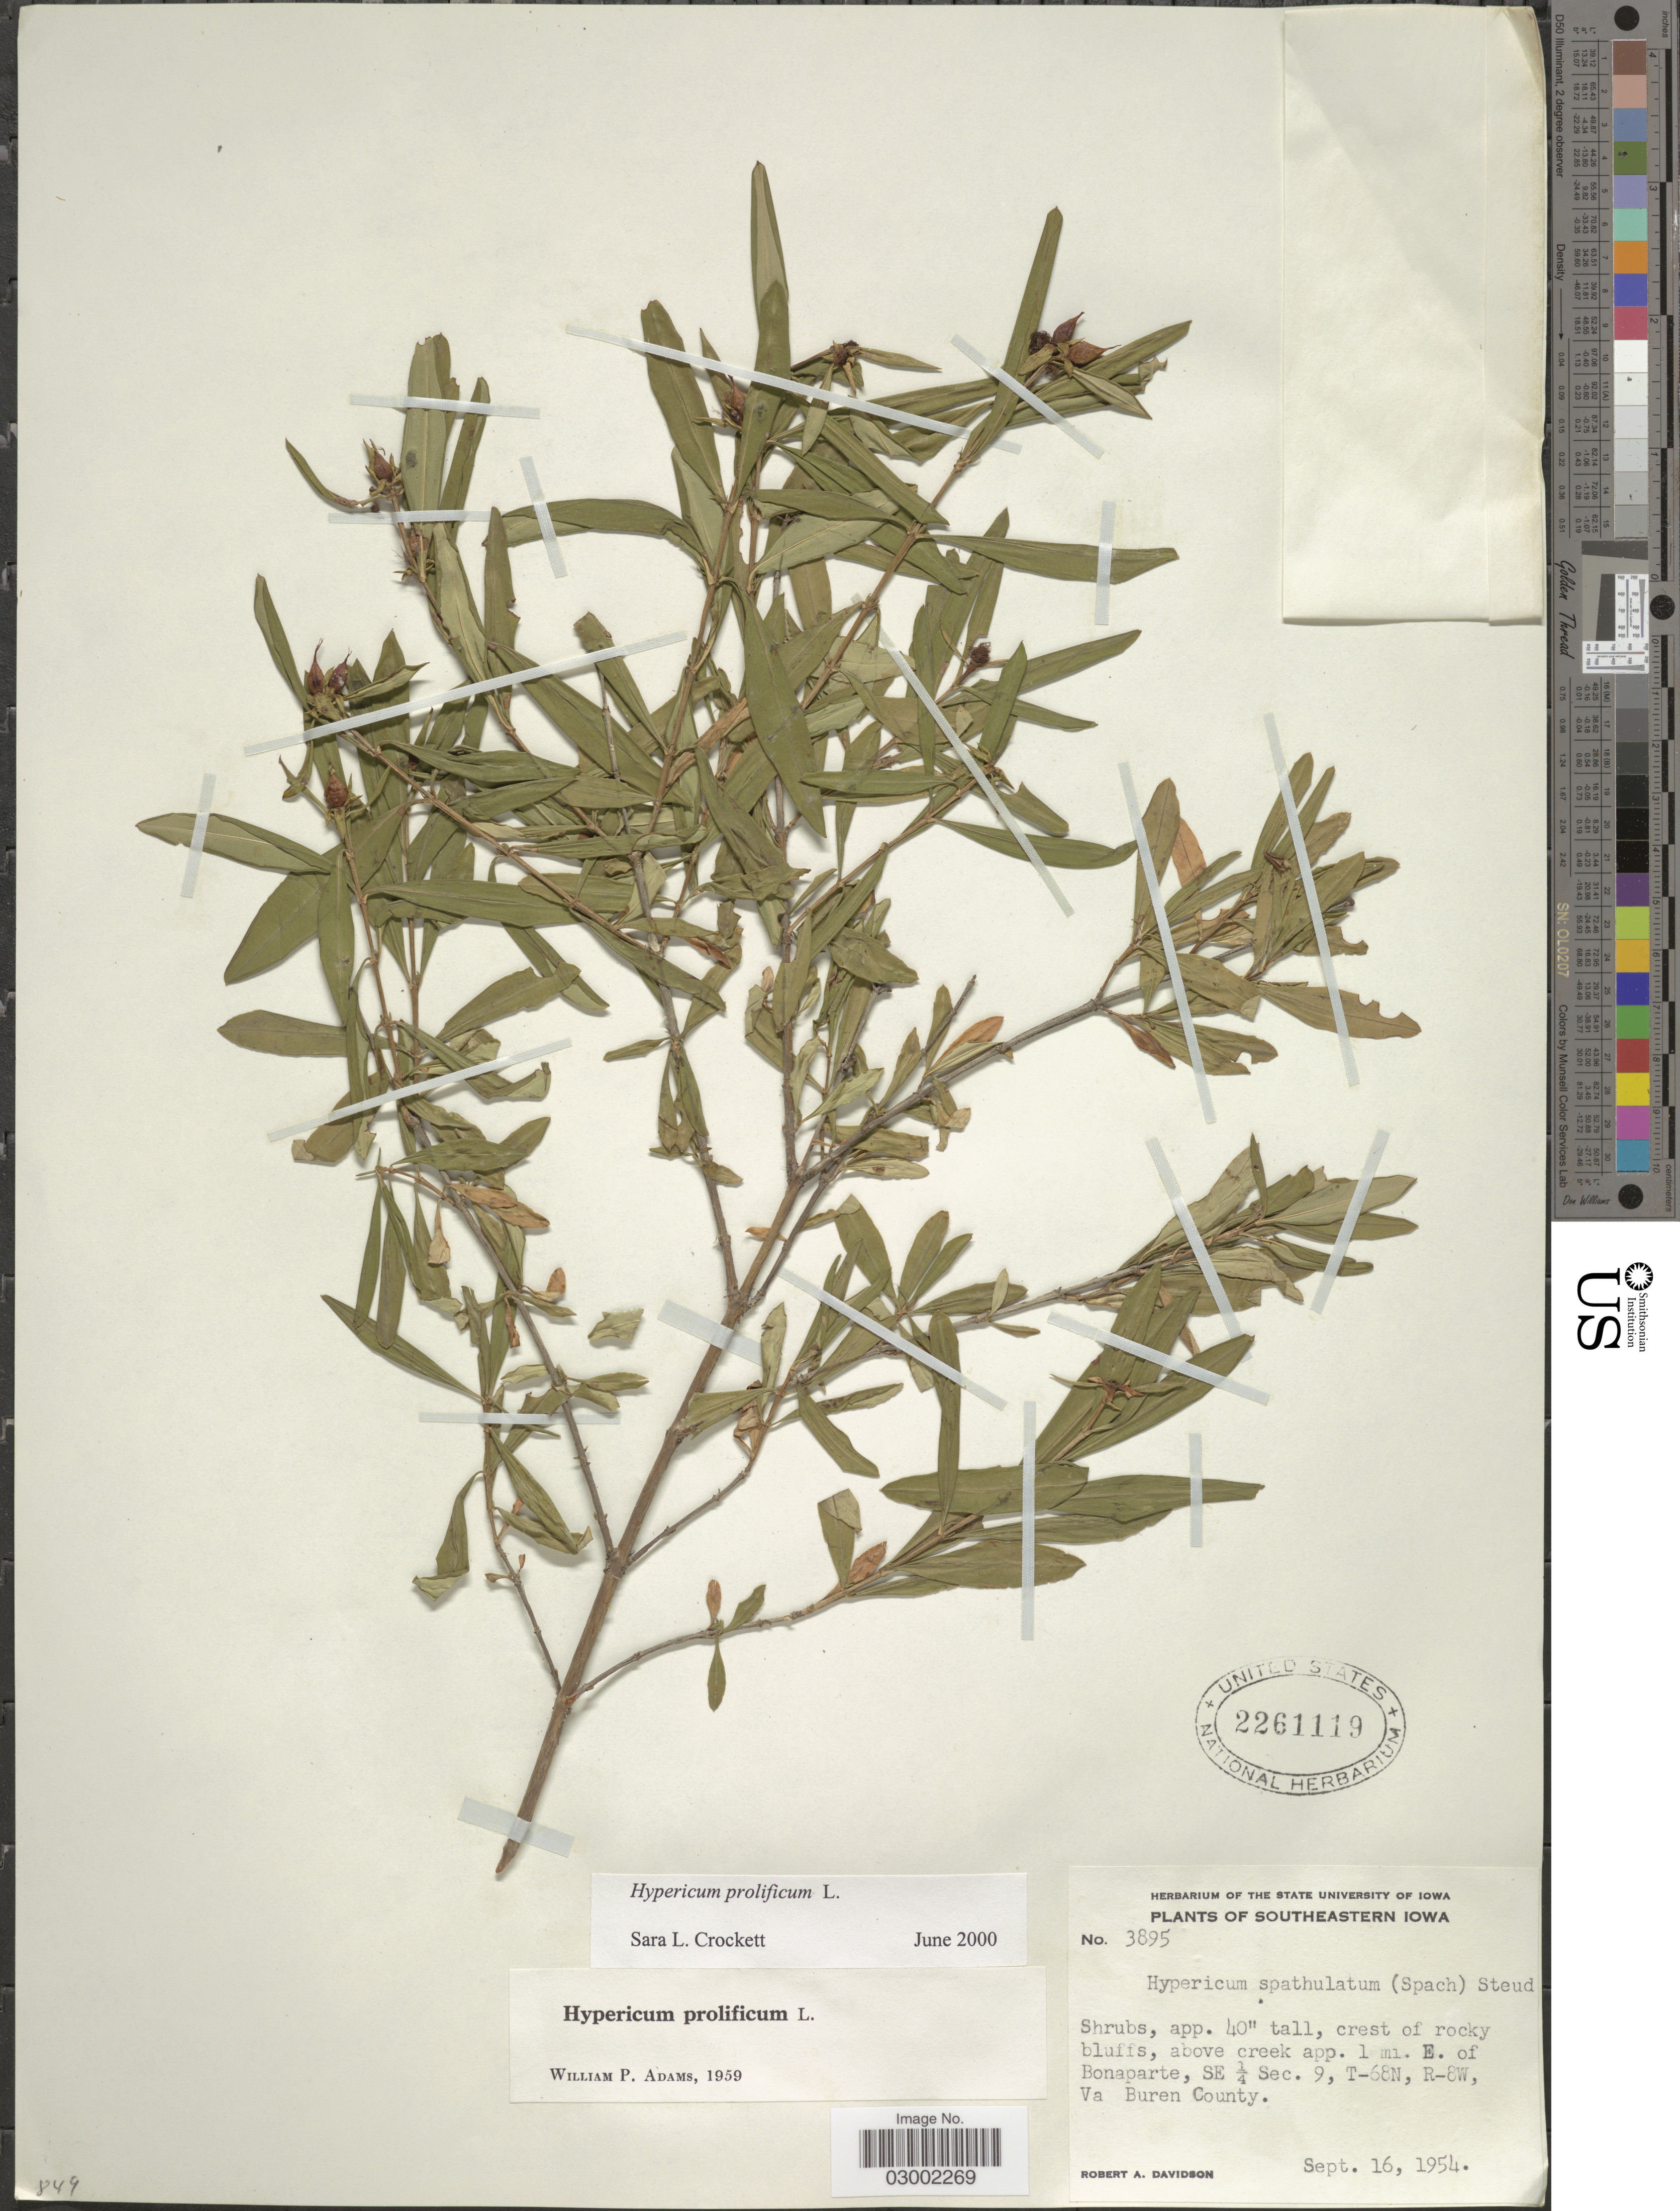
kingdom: Plantae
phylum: Tracheophyta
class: Magnoliopsida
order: Malpighiales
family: Hypericaceae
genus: Hypericum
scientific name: Hypericum prolificum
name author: L.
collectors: R. A. Davidson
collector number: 3895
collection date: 1954-09-16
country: United States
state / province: Iowa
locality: Southeastern Iowa. Above creep app. 1 mi. E. of Bonaparte, SE ¼ Sec. 9, T-68N, R-8W, Va Buren County.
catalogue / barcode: US 2261119